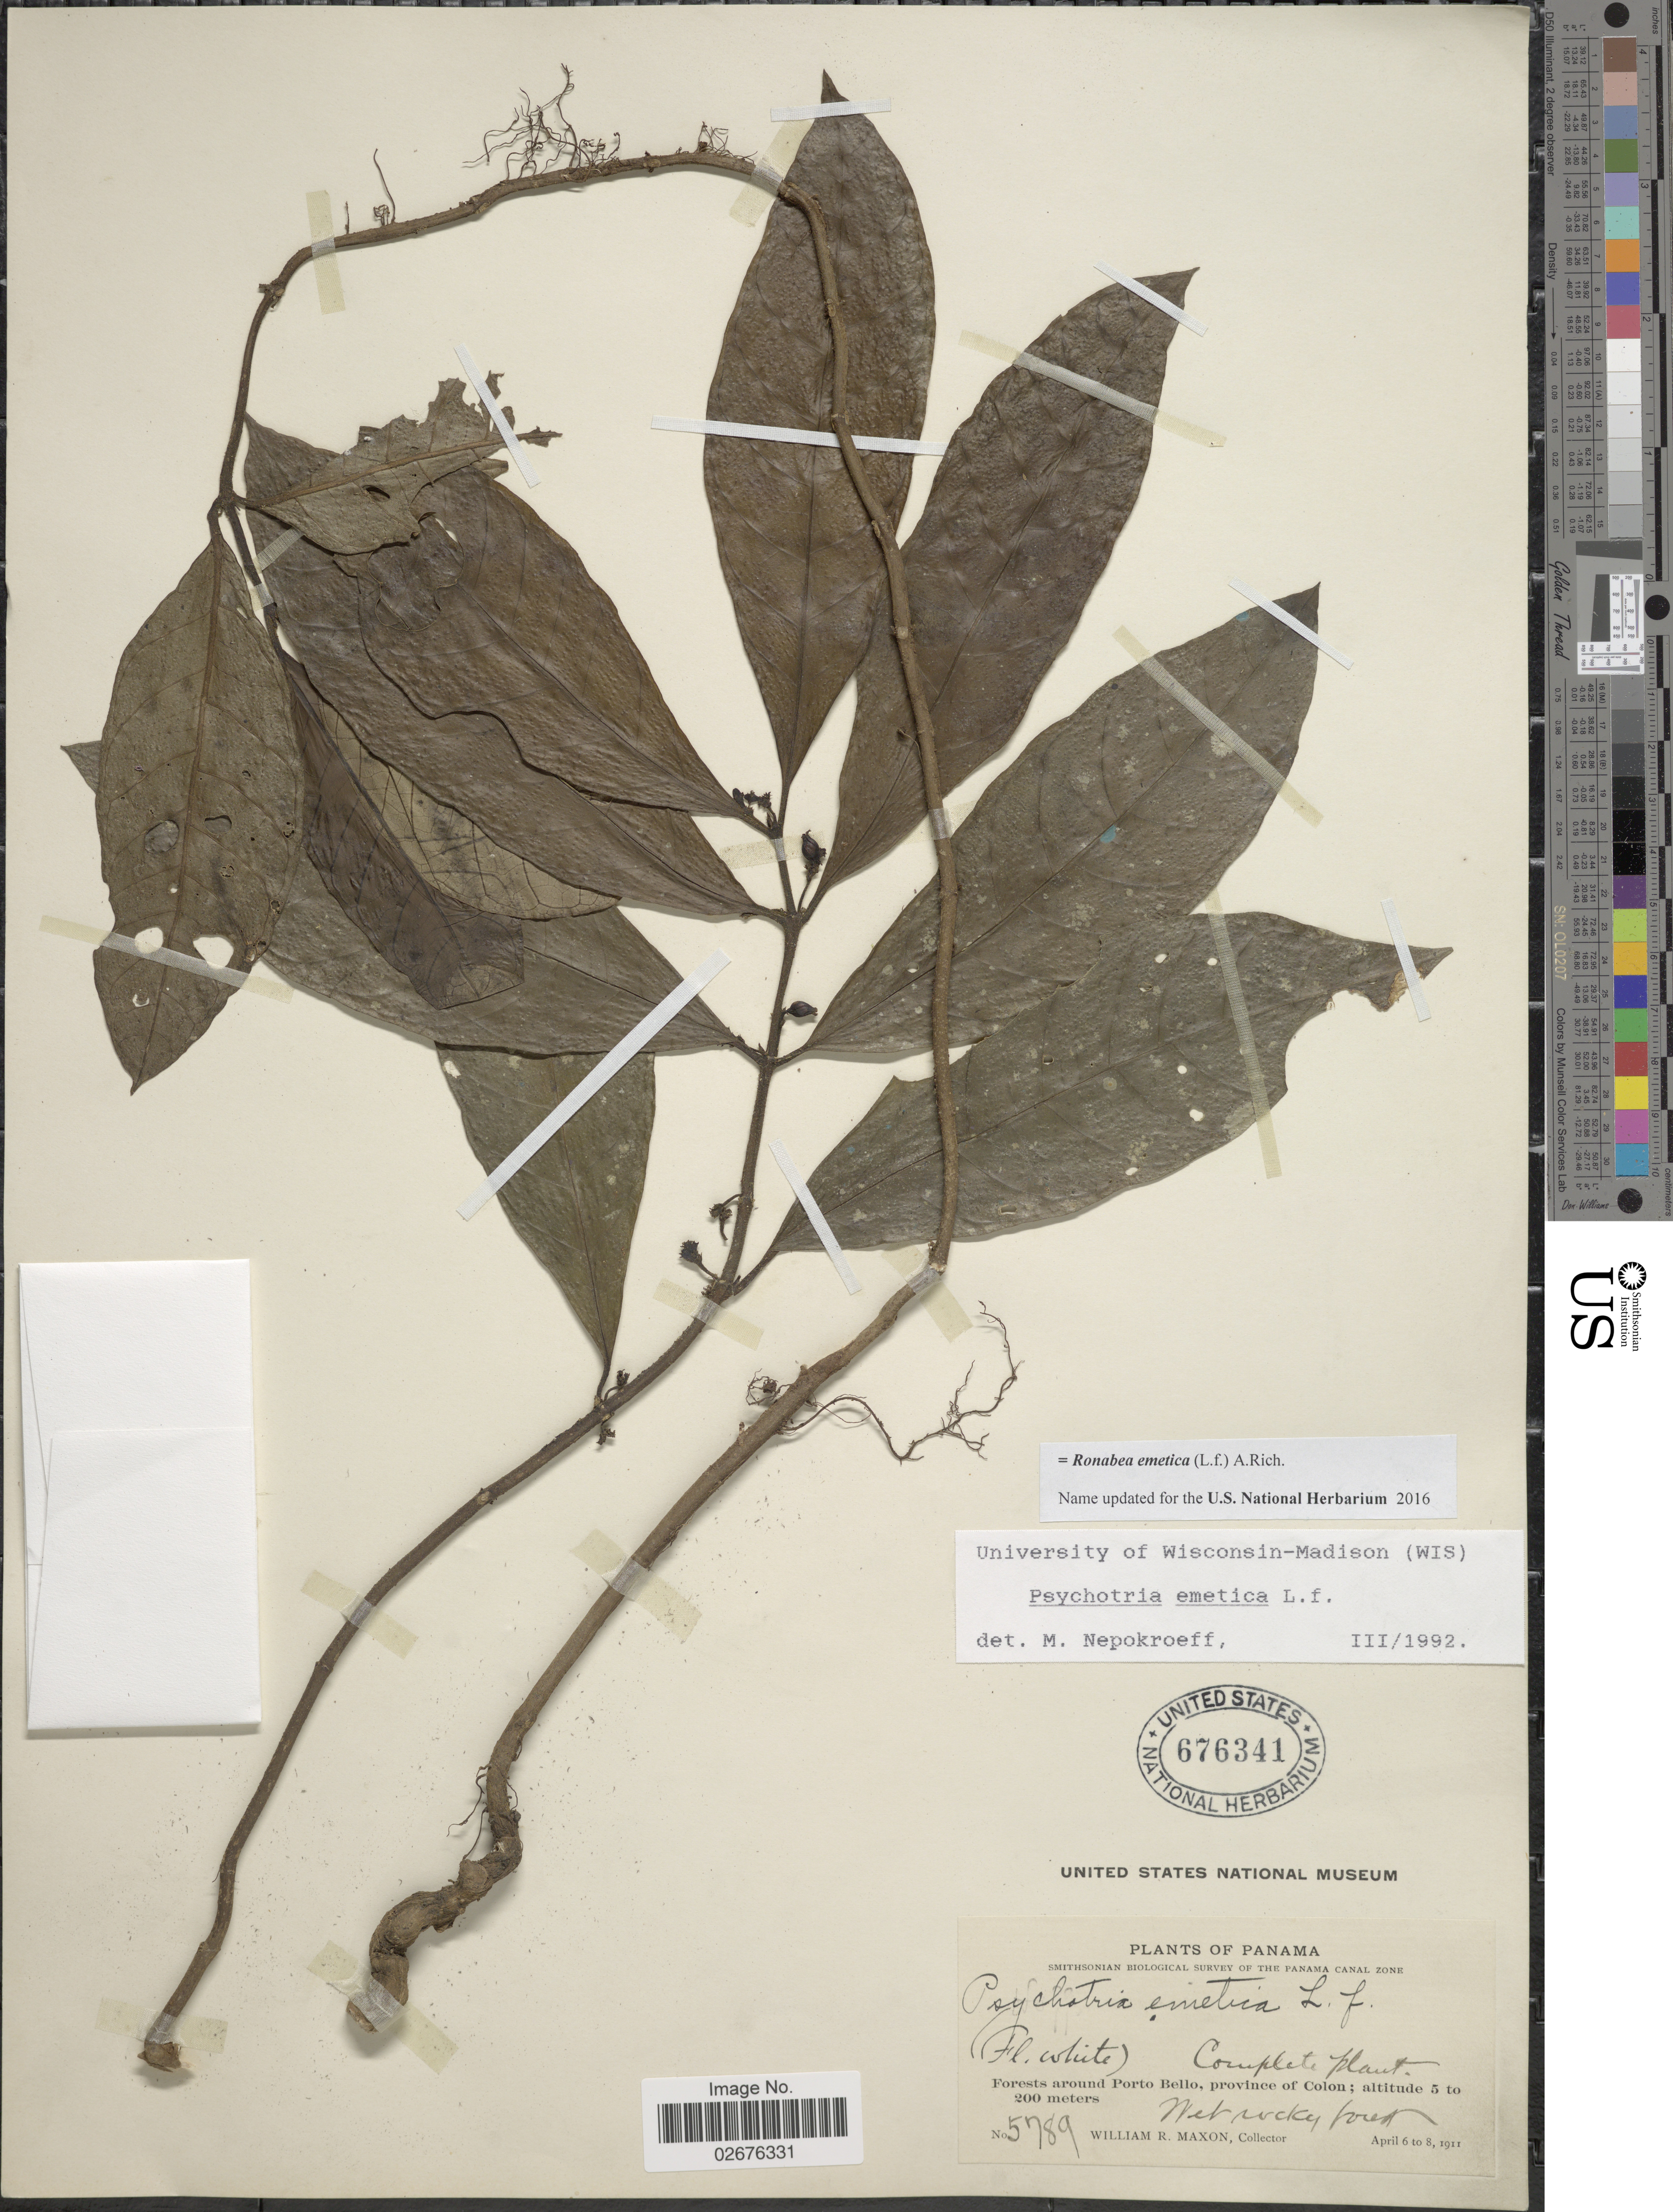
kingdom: Plantae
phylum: Tracheophyta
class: Magnoliopsida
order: Gentianales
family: Rubiaceae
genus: Ronabea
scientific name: Ronabea emetica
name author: (L. f.) A. Rich.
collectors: W. R. Maxon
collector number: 5789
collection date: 1911-04-06/1911-04-08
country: Panama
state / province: Colón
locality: Forests around Porto Bello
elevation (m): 5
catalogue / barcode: US 676341